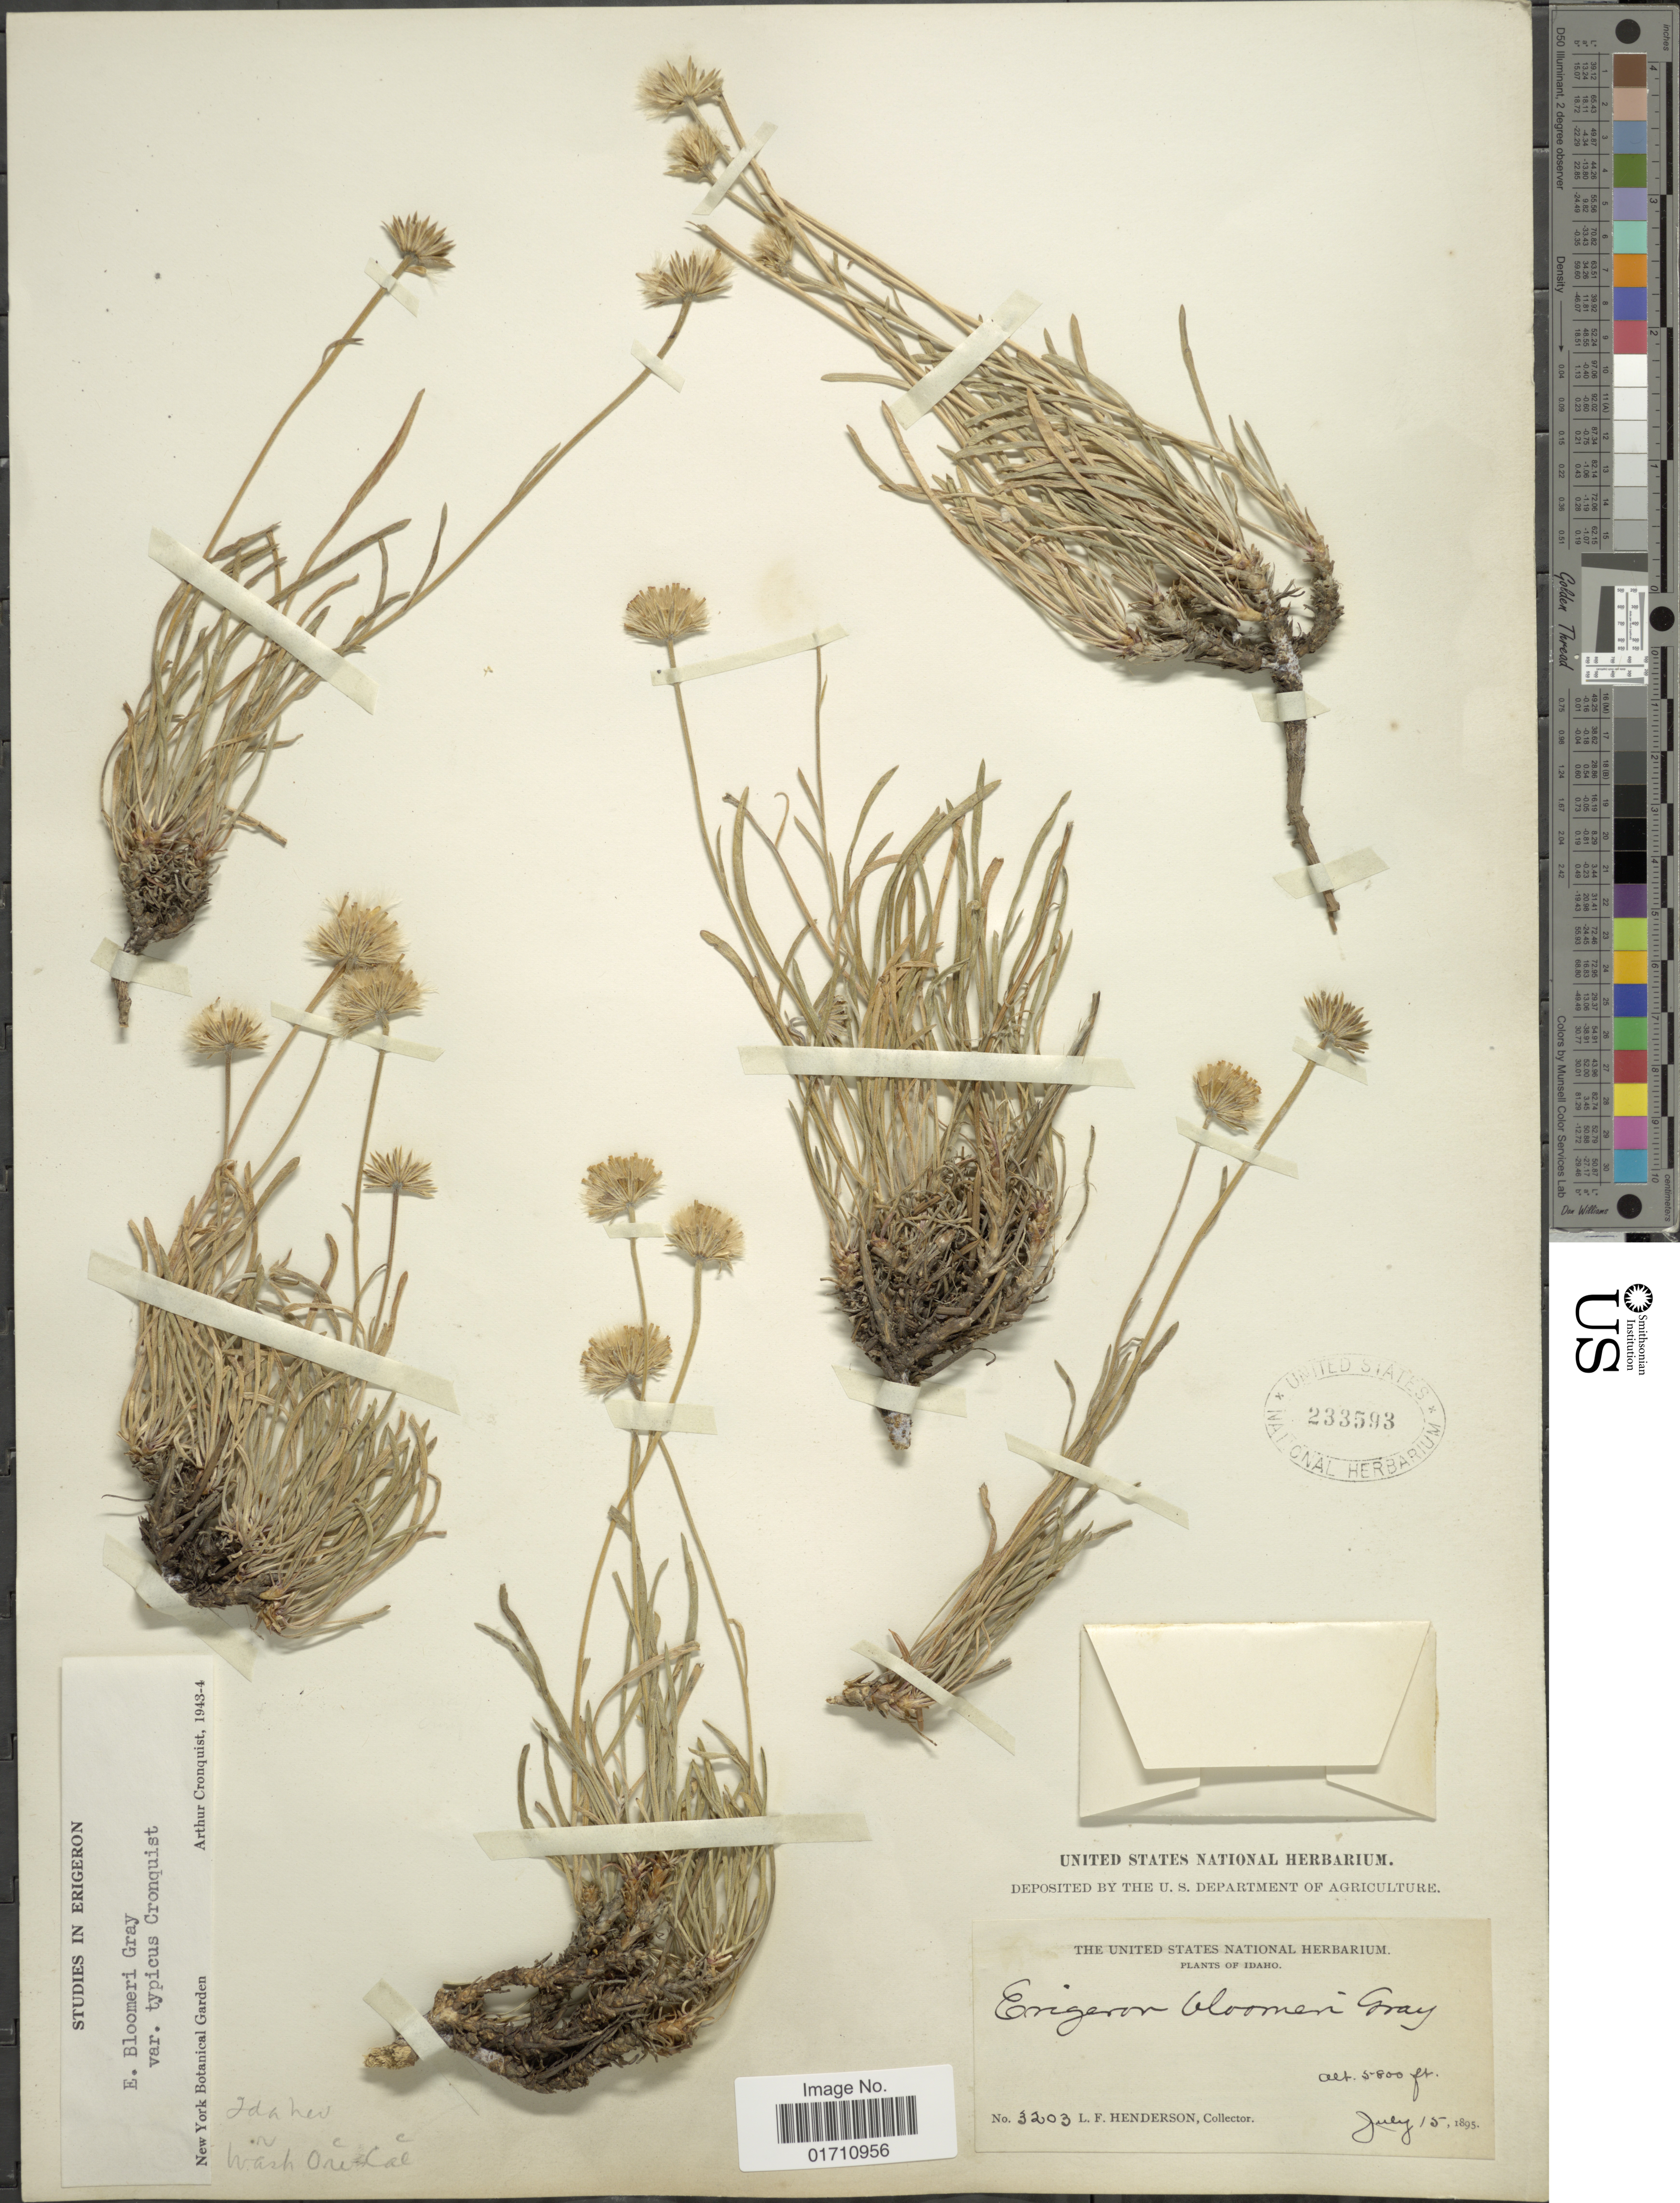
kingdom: Plantae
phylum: Tracheophyta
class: Magnoliopsida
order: Asterales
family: Asteraceae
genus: Erigeron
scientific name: Erigeron bloomeri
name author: A. Gray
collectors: L. Henderson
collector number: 3203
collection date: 1895-07-15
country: United States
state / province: Idaho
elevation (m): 1768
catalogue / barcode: US 233593